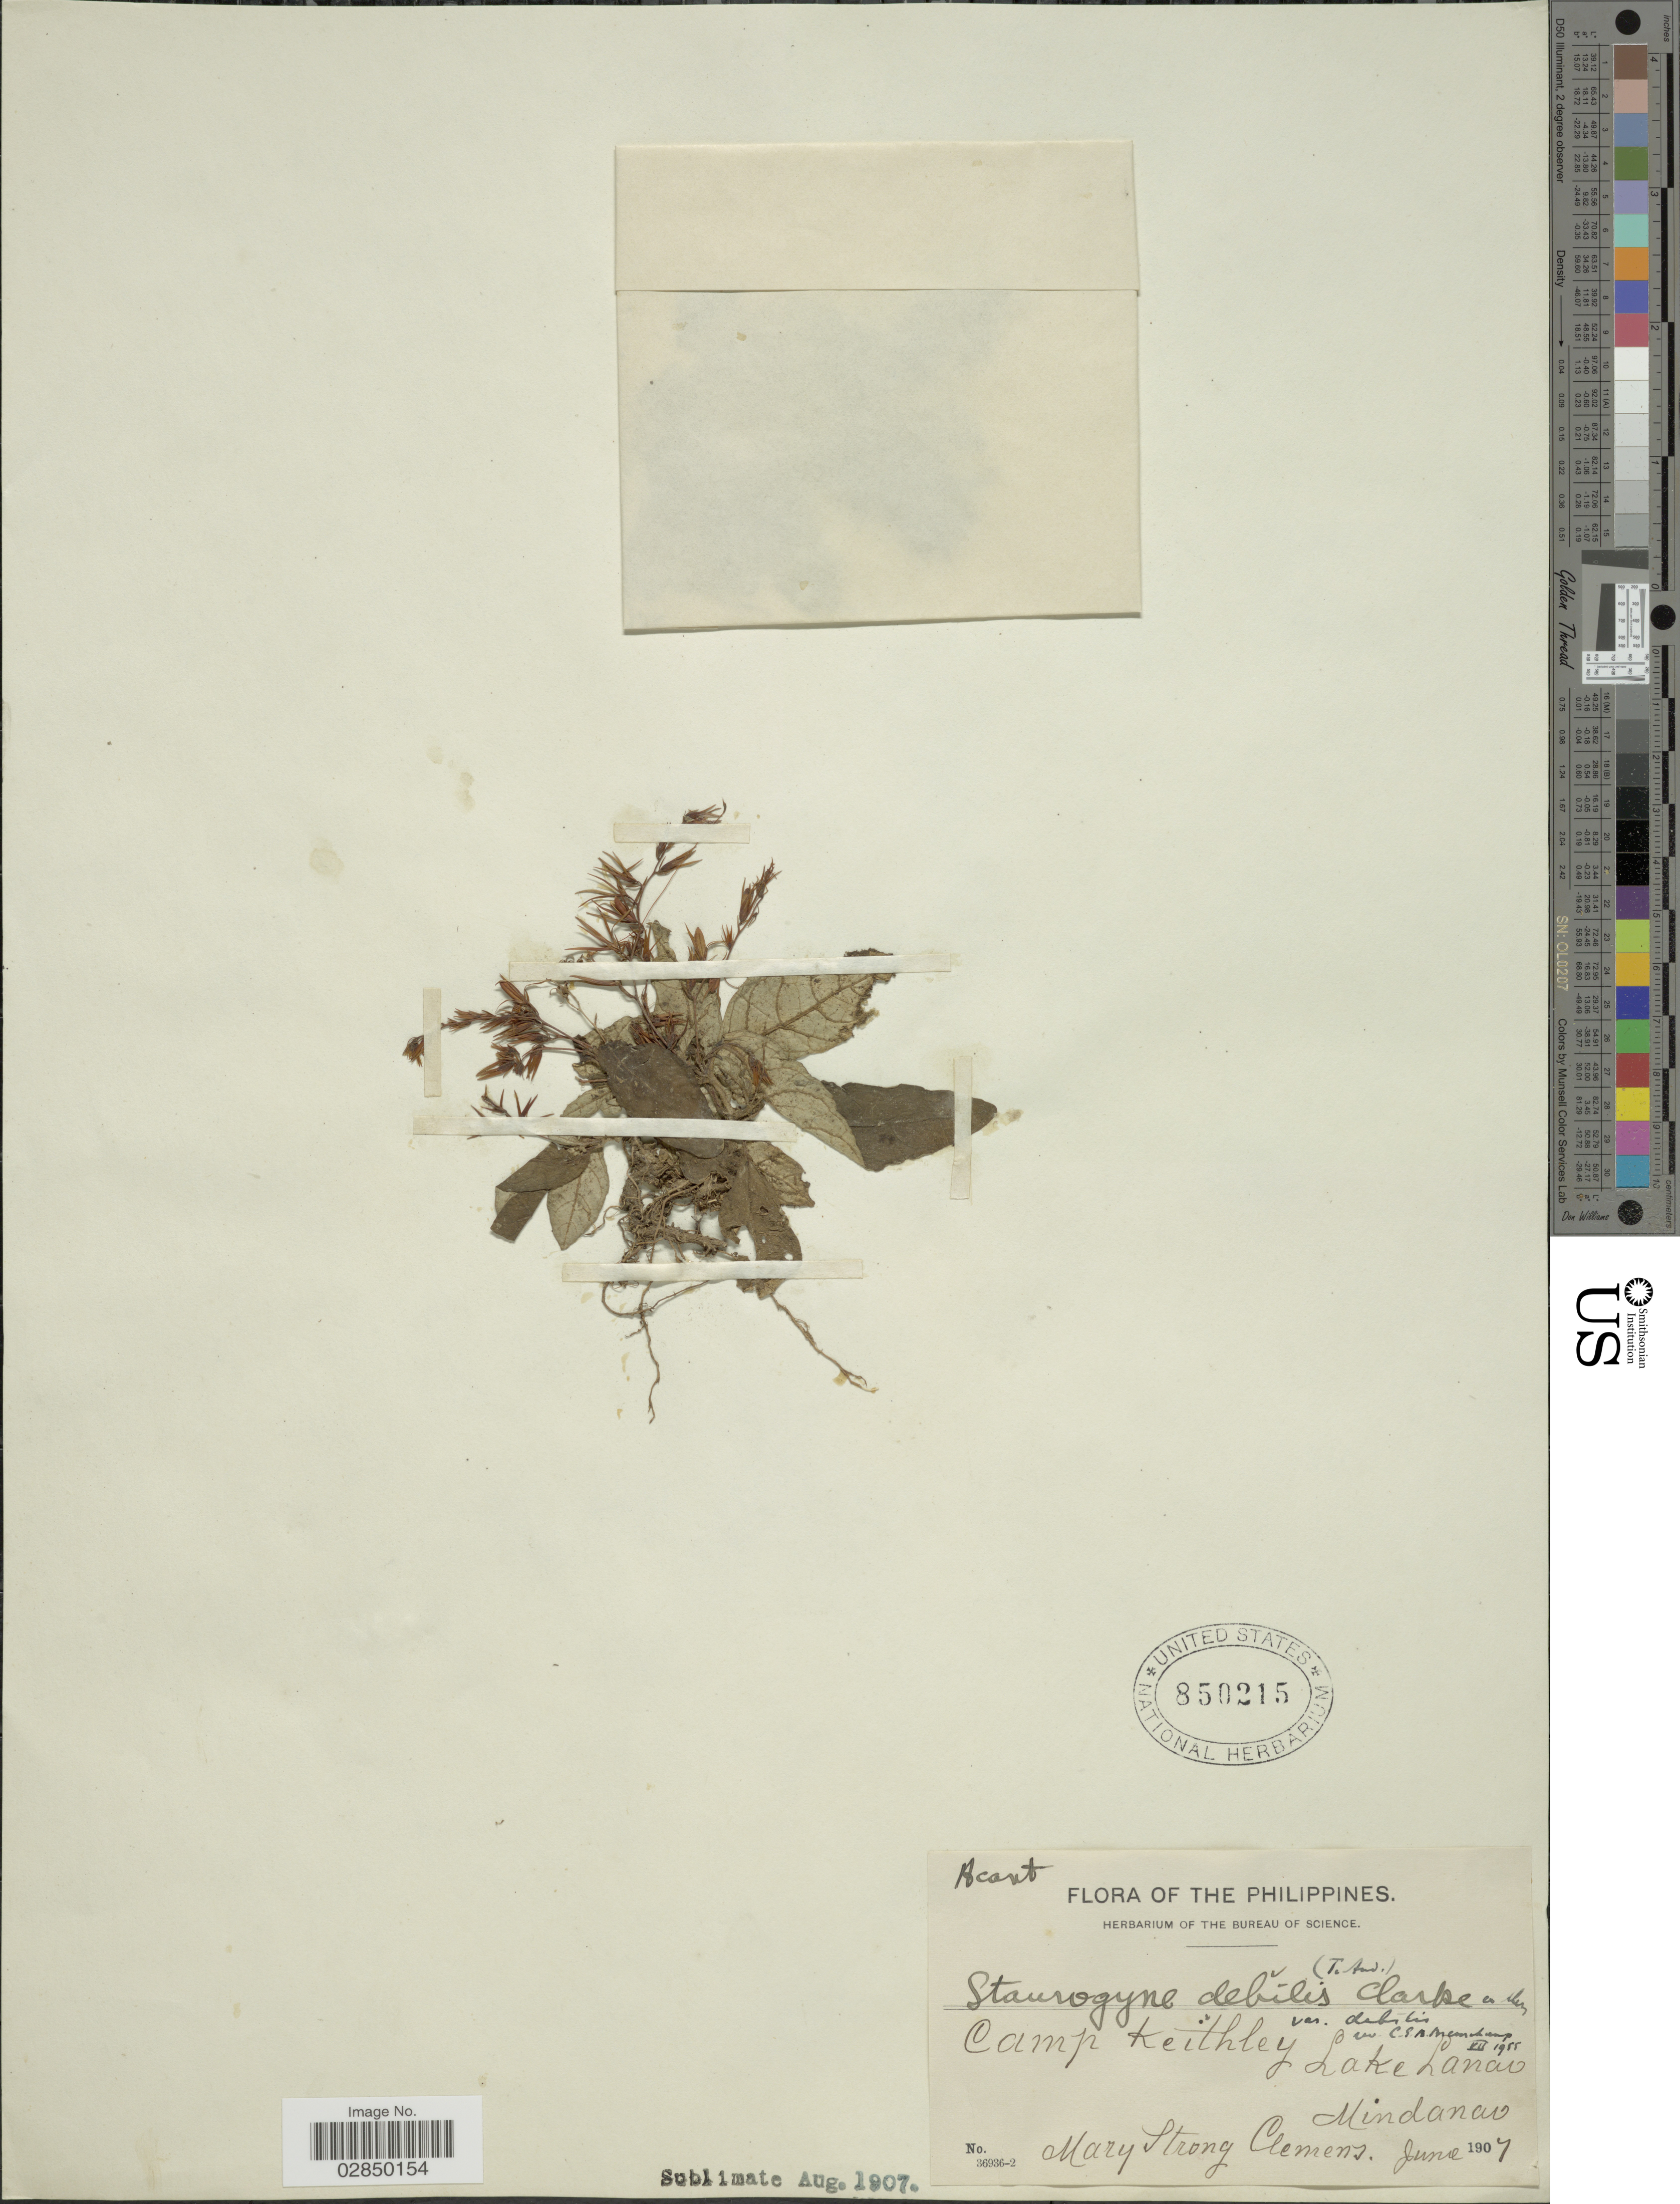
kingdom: Plantae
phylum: Tracheophyta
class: Magnoliopsida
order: Lamiales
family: Acanthaceae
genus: Staurogyne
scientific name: Staurogyne debilis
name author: (T. Anderson) C.B. Clarke ex Merr.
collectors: M. S. Clemens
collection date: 1907-06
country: Philippines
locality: Camp Keithley. Lake Lanao. Mindanao.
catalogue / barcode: US 850215